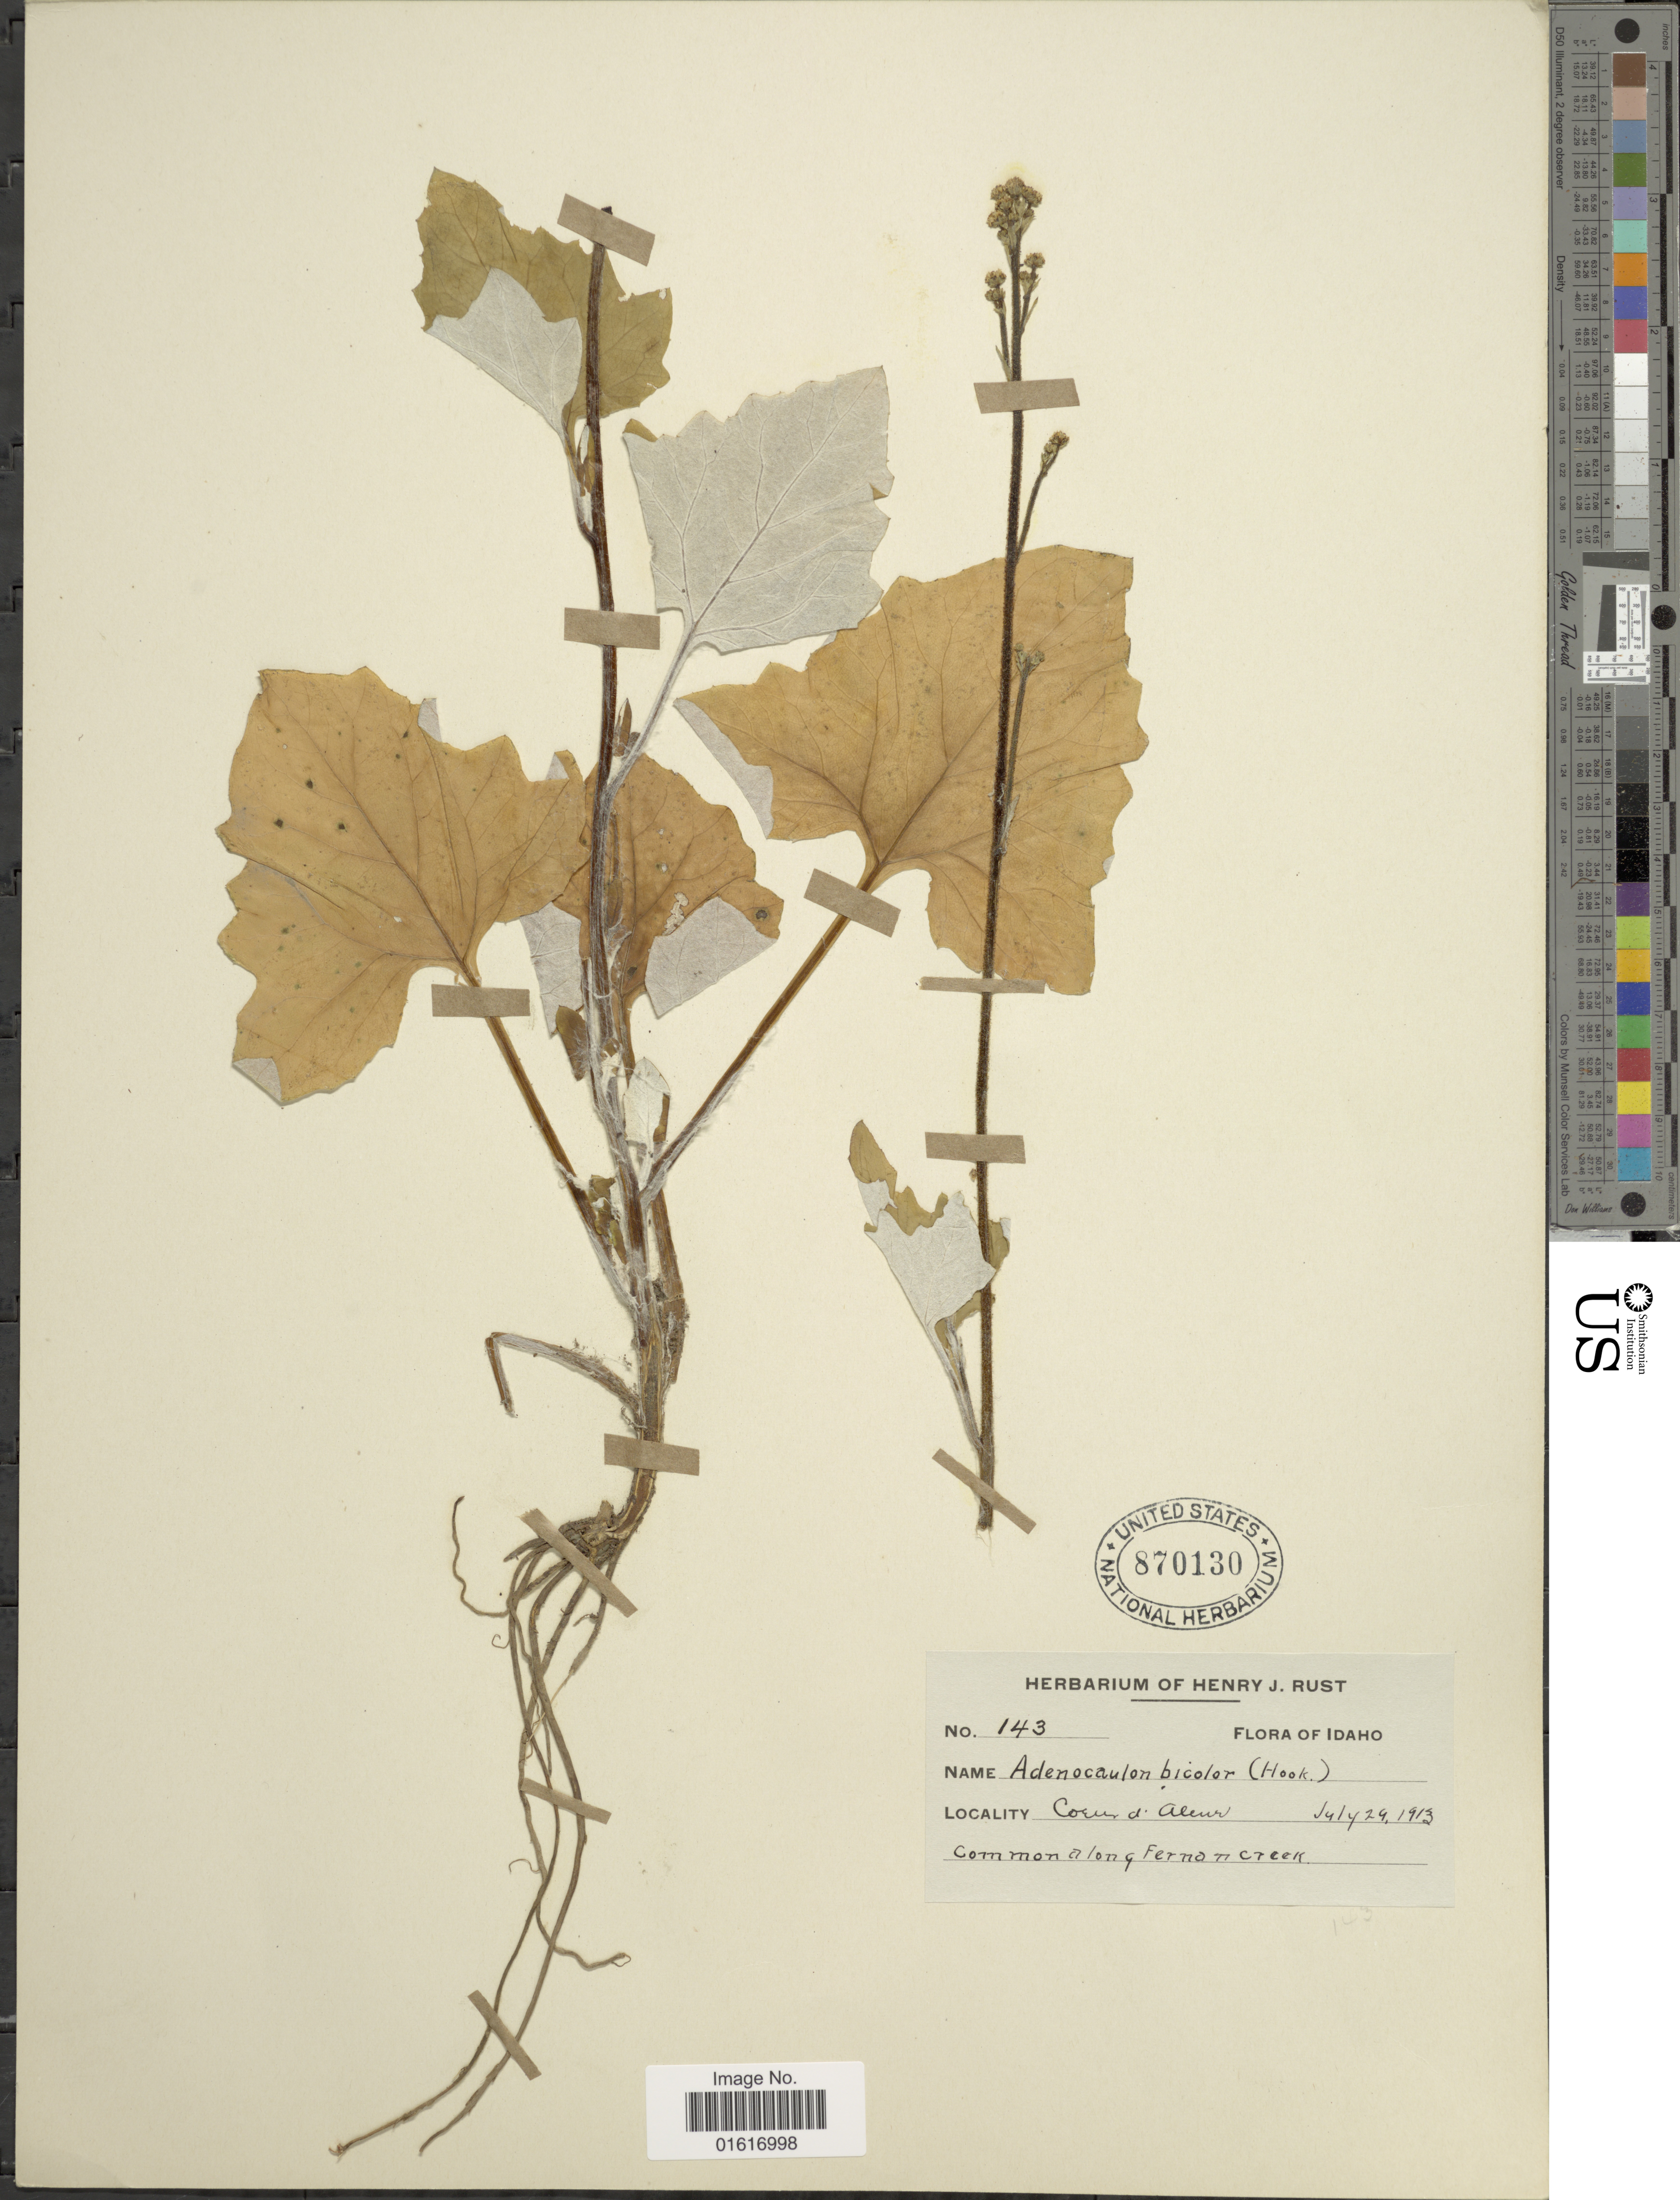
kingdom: Plantae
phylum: Tracheophyta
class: Magnoliopsida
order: Asterales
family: Asteraceae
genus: Adenocaulon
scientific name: Adenocaulon bicolor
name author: Hook.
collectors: ex herb. Henry J. Rust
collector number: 143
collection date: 1913-07-29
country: United States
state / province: Idaho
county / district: Kootenai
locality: Coeur d'Alene, common along Fernon Creek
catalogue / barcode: US 870130